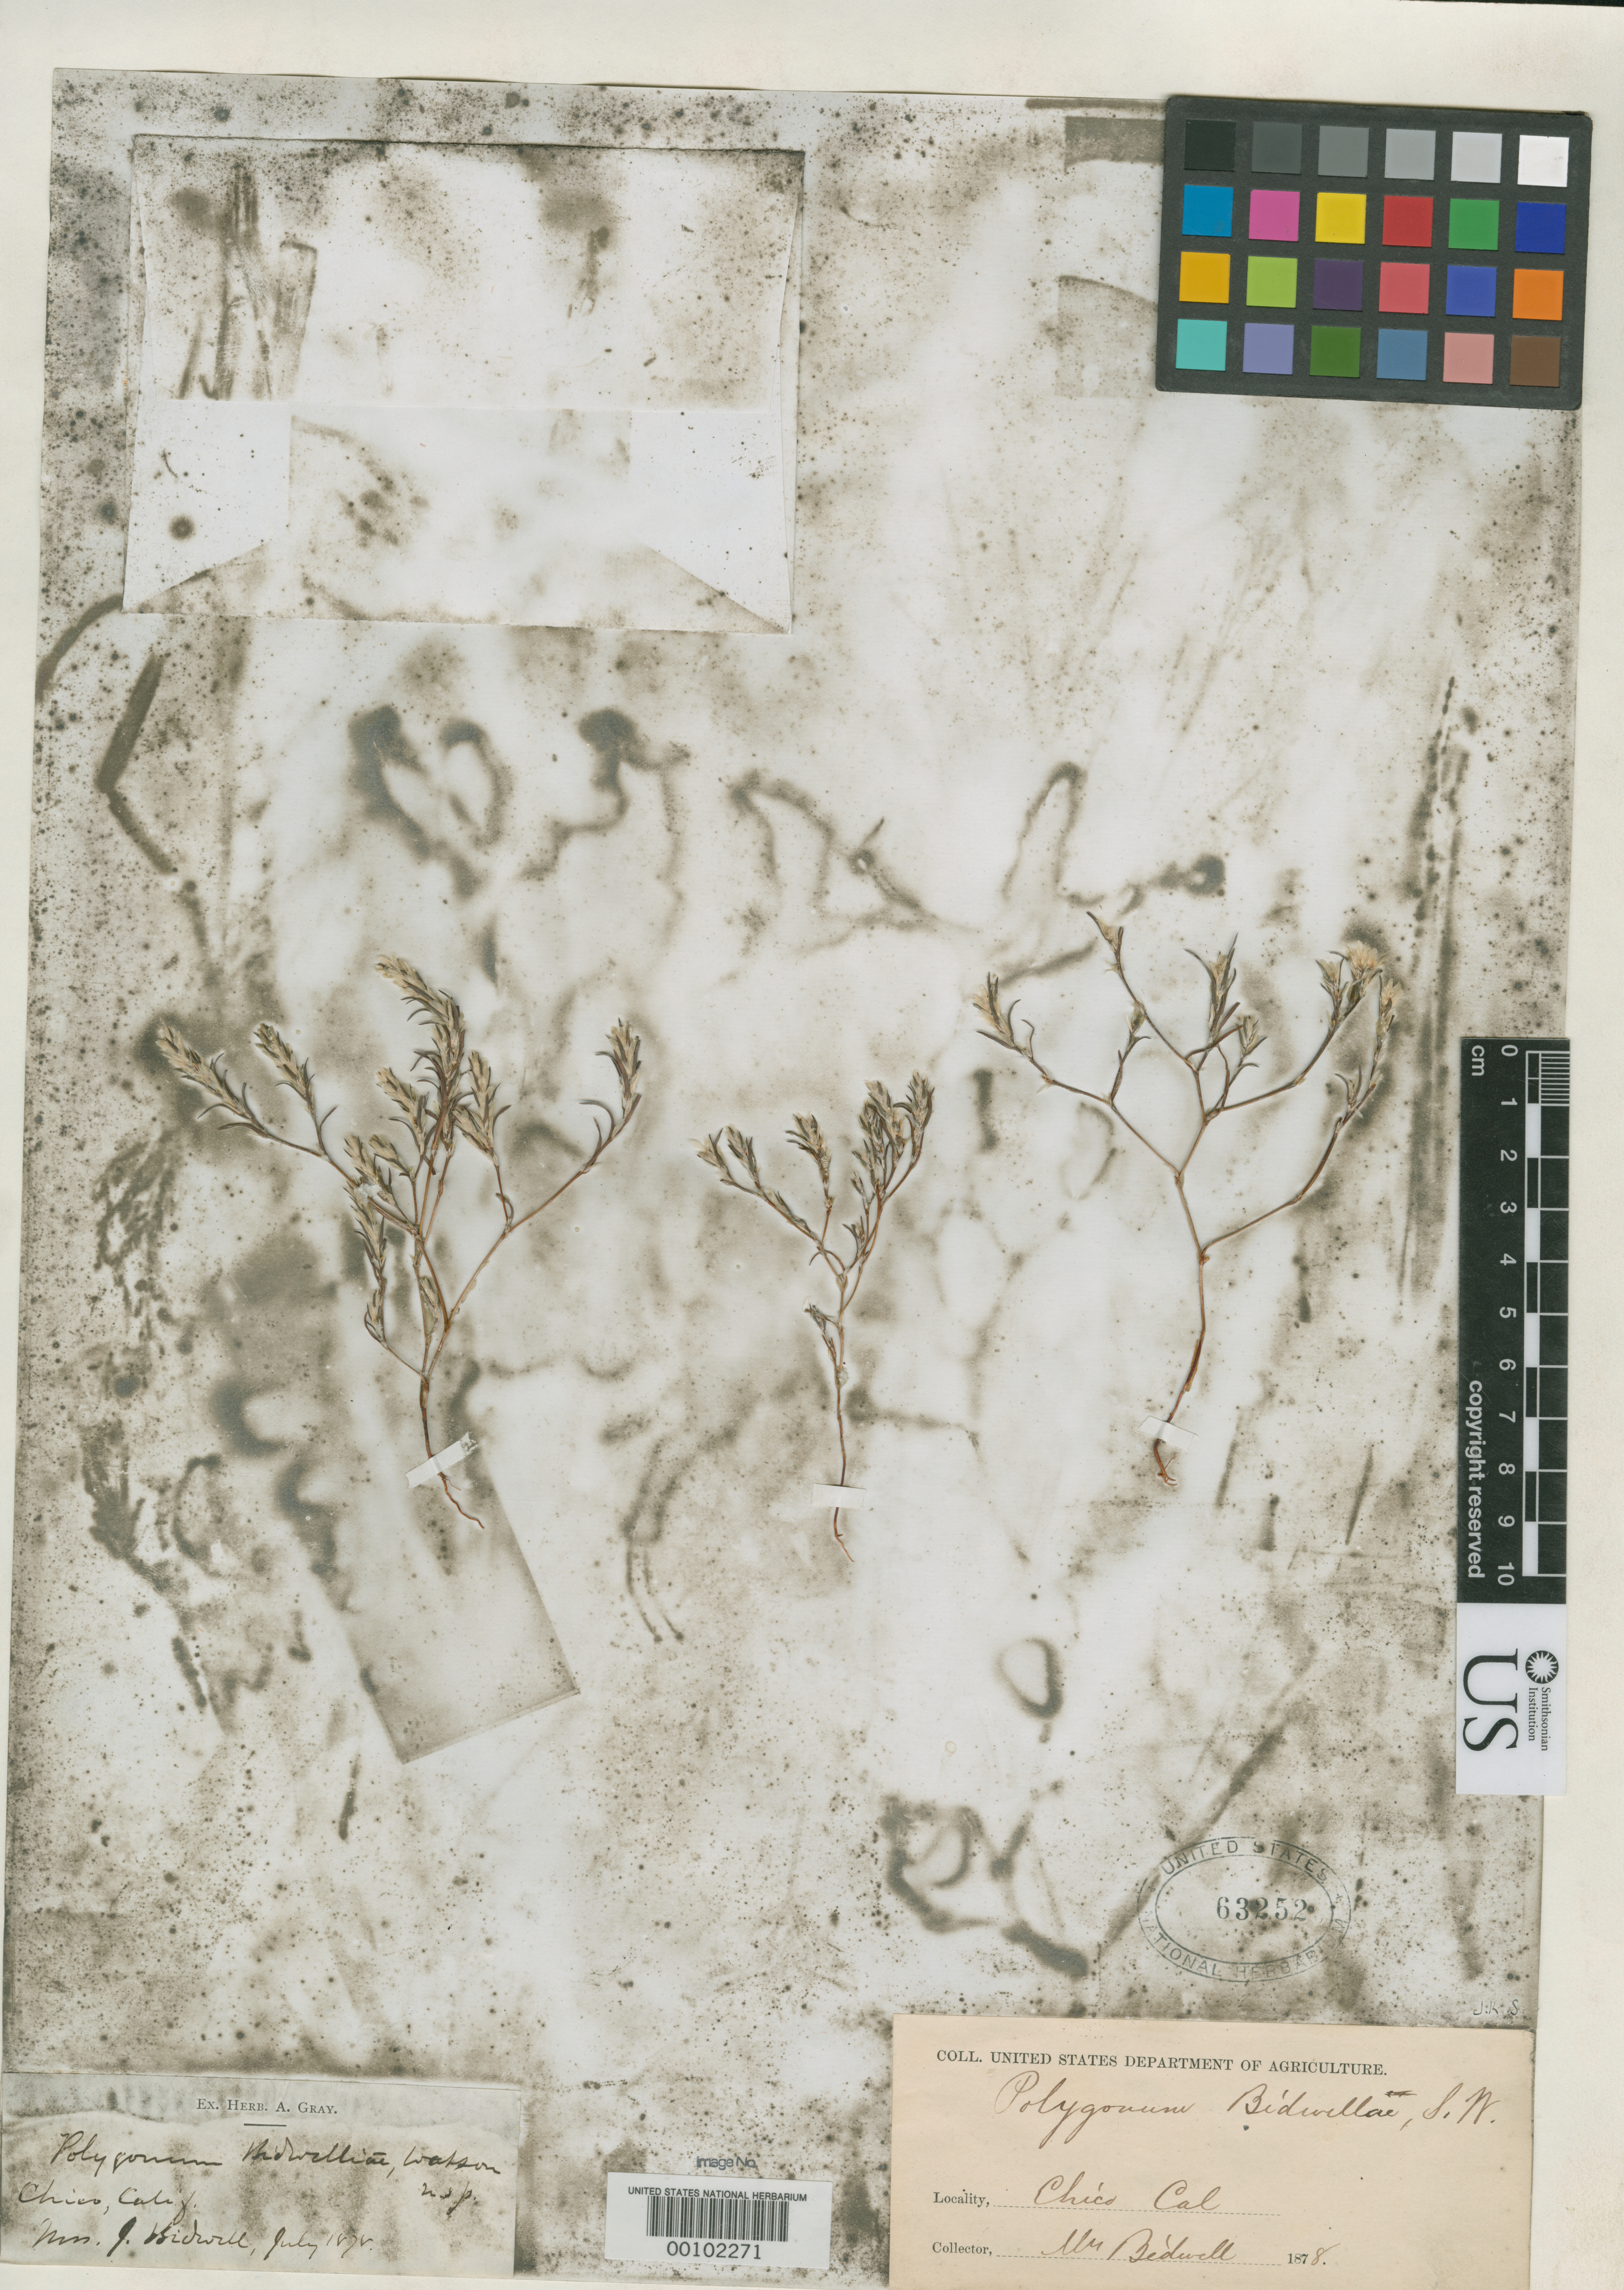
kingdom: Plantae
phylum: Tracheophyta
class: Magnoliopsida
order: Caryophyllales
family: Polygonaceae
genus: Polygonum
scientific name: Polygonum bidwelliae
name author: S. Watson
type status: Type Collection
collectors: A. Bidwell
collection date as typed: Jul 1878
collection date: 1878-07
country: United States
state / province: California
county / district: Butte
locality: Chico.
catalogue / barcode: US 63252